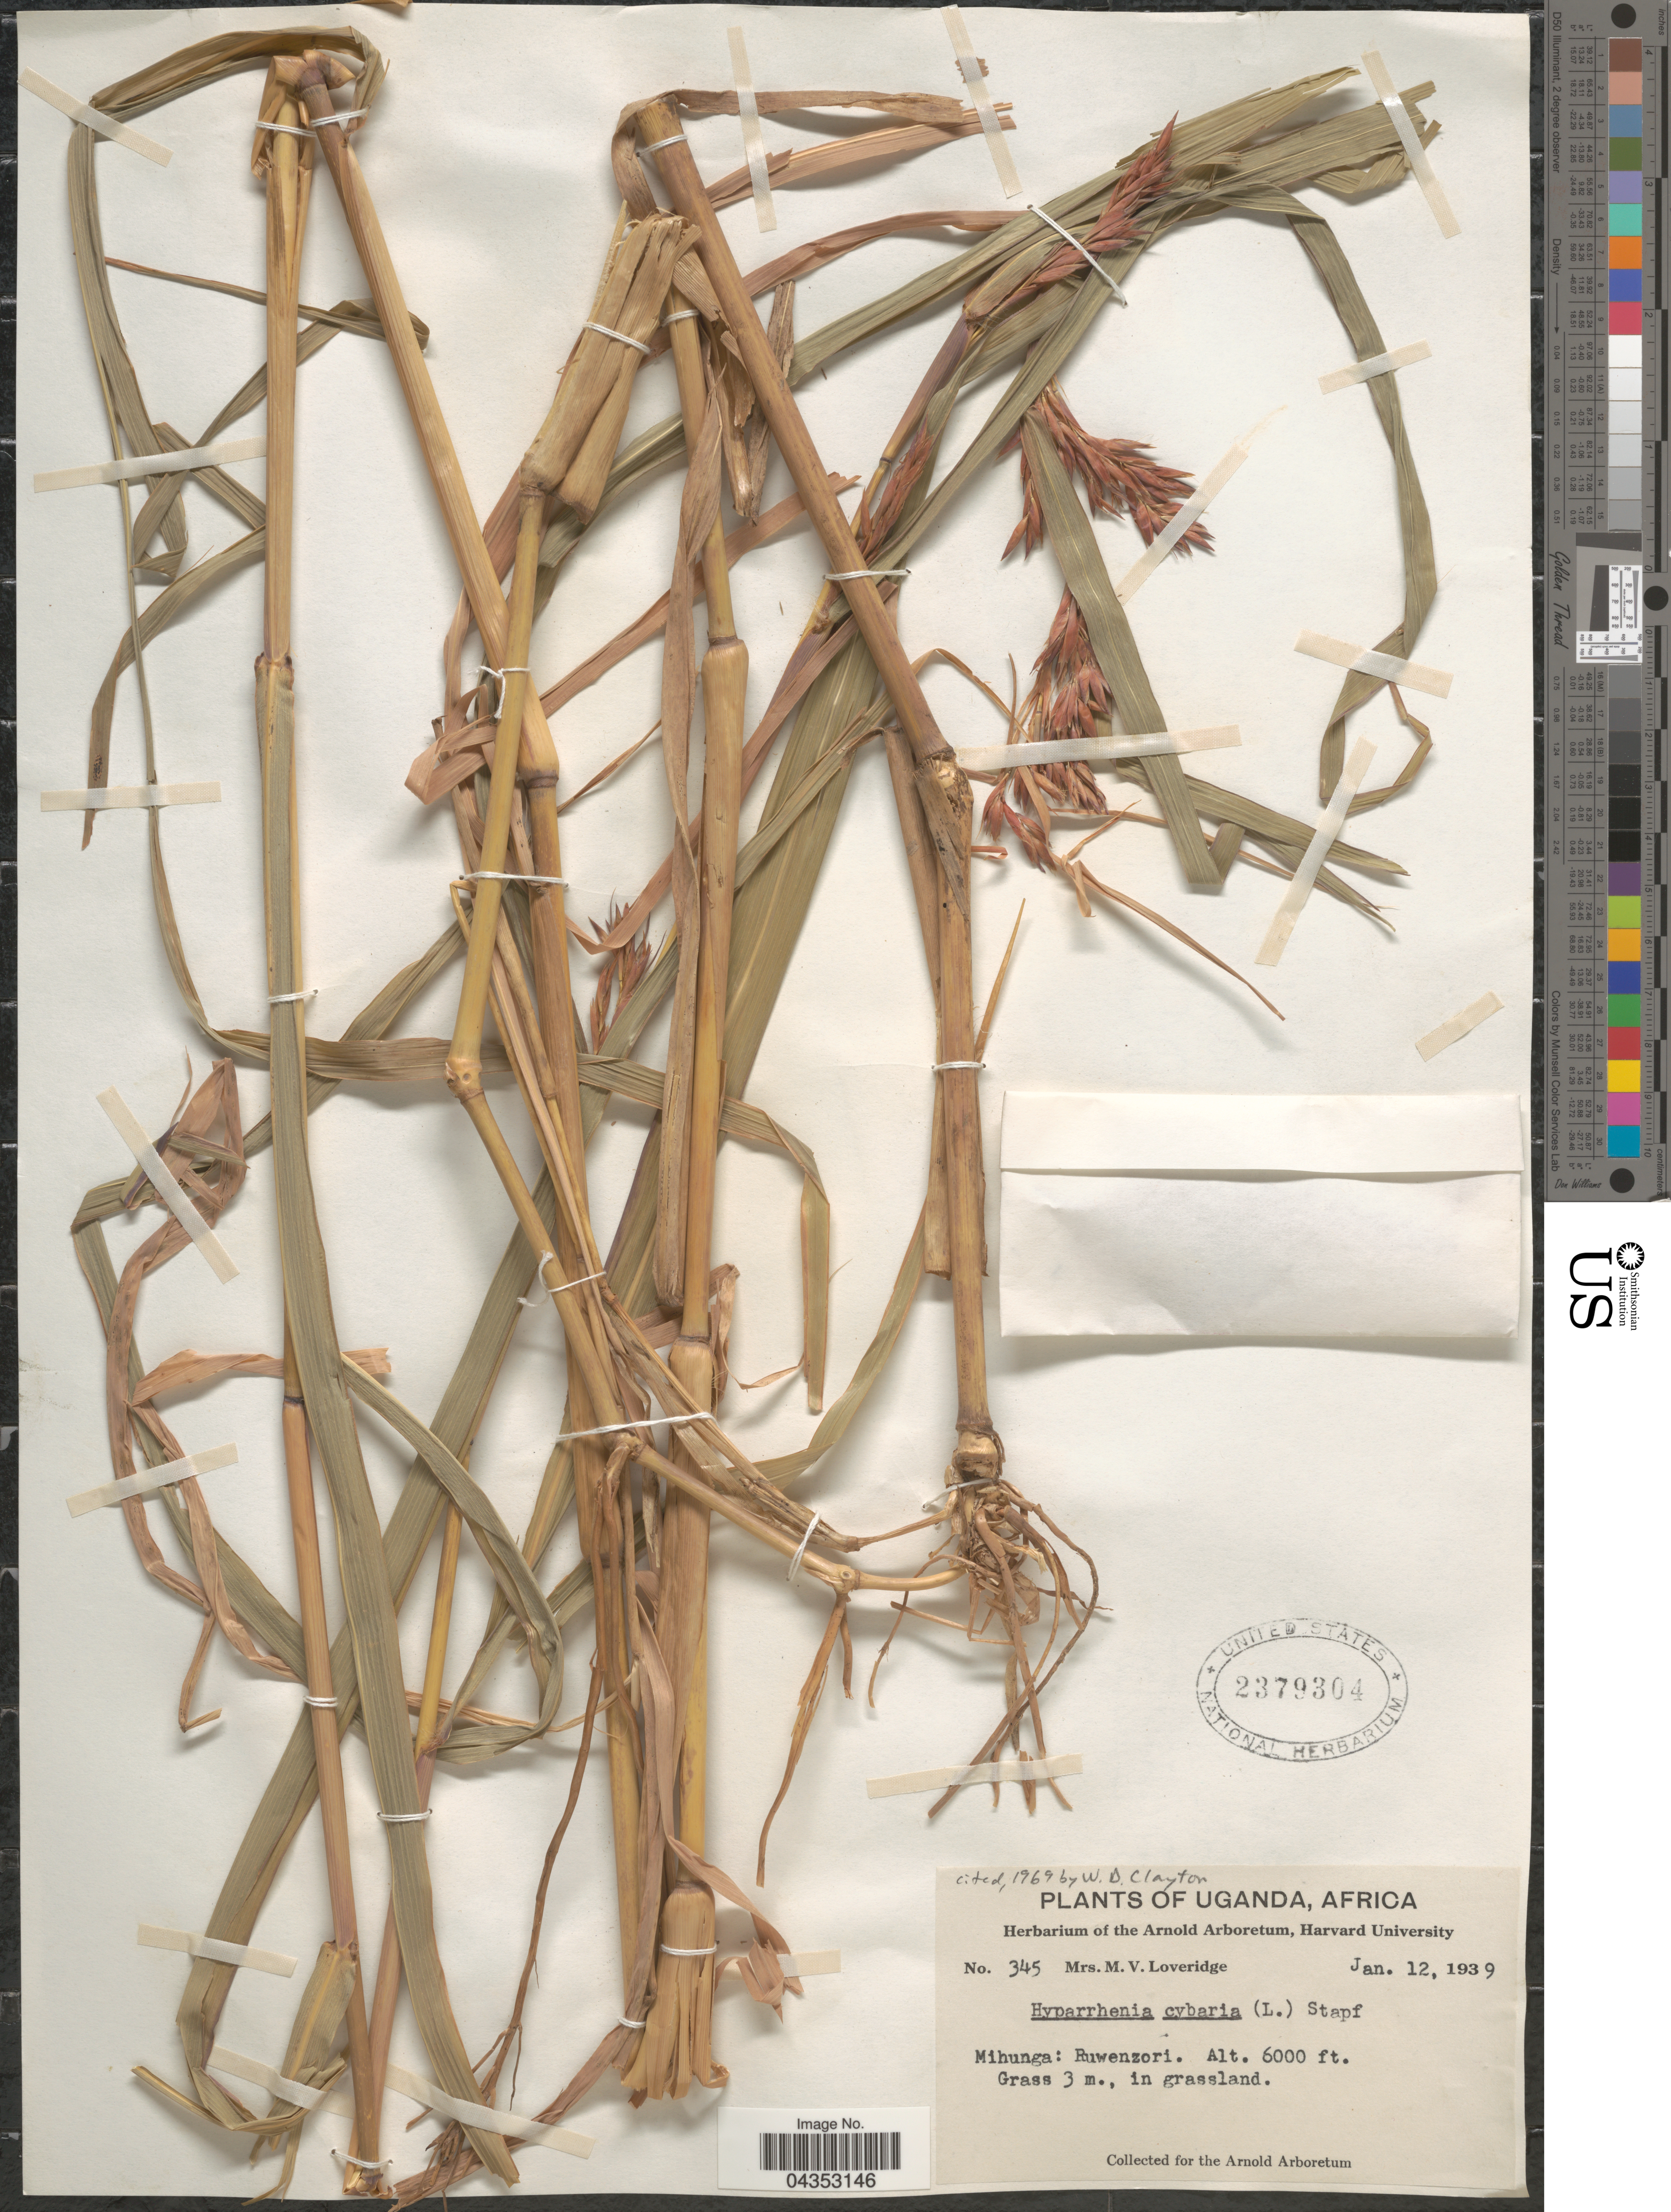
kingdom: Plantae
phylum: Tracheophyta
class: Liliopsida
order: Poales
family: Poaceae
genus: Hyparrhenia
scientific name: Hyparrhenia cymbaria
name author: (L.) Stapf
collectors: M. Loveridge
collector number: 345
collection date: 1939-01-12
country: Uganda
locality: Mihunga: Ruwenzori.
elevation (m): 1829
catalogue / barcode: US 2379304